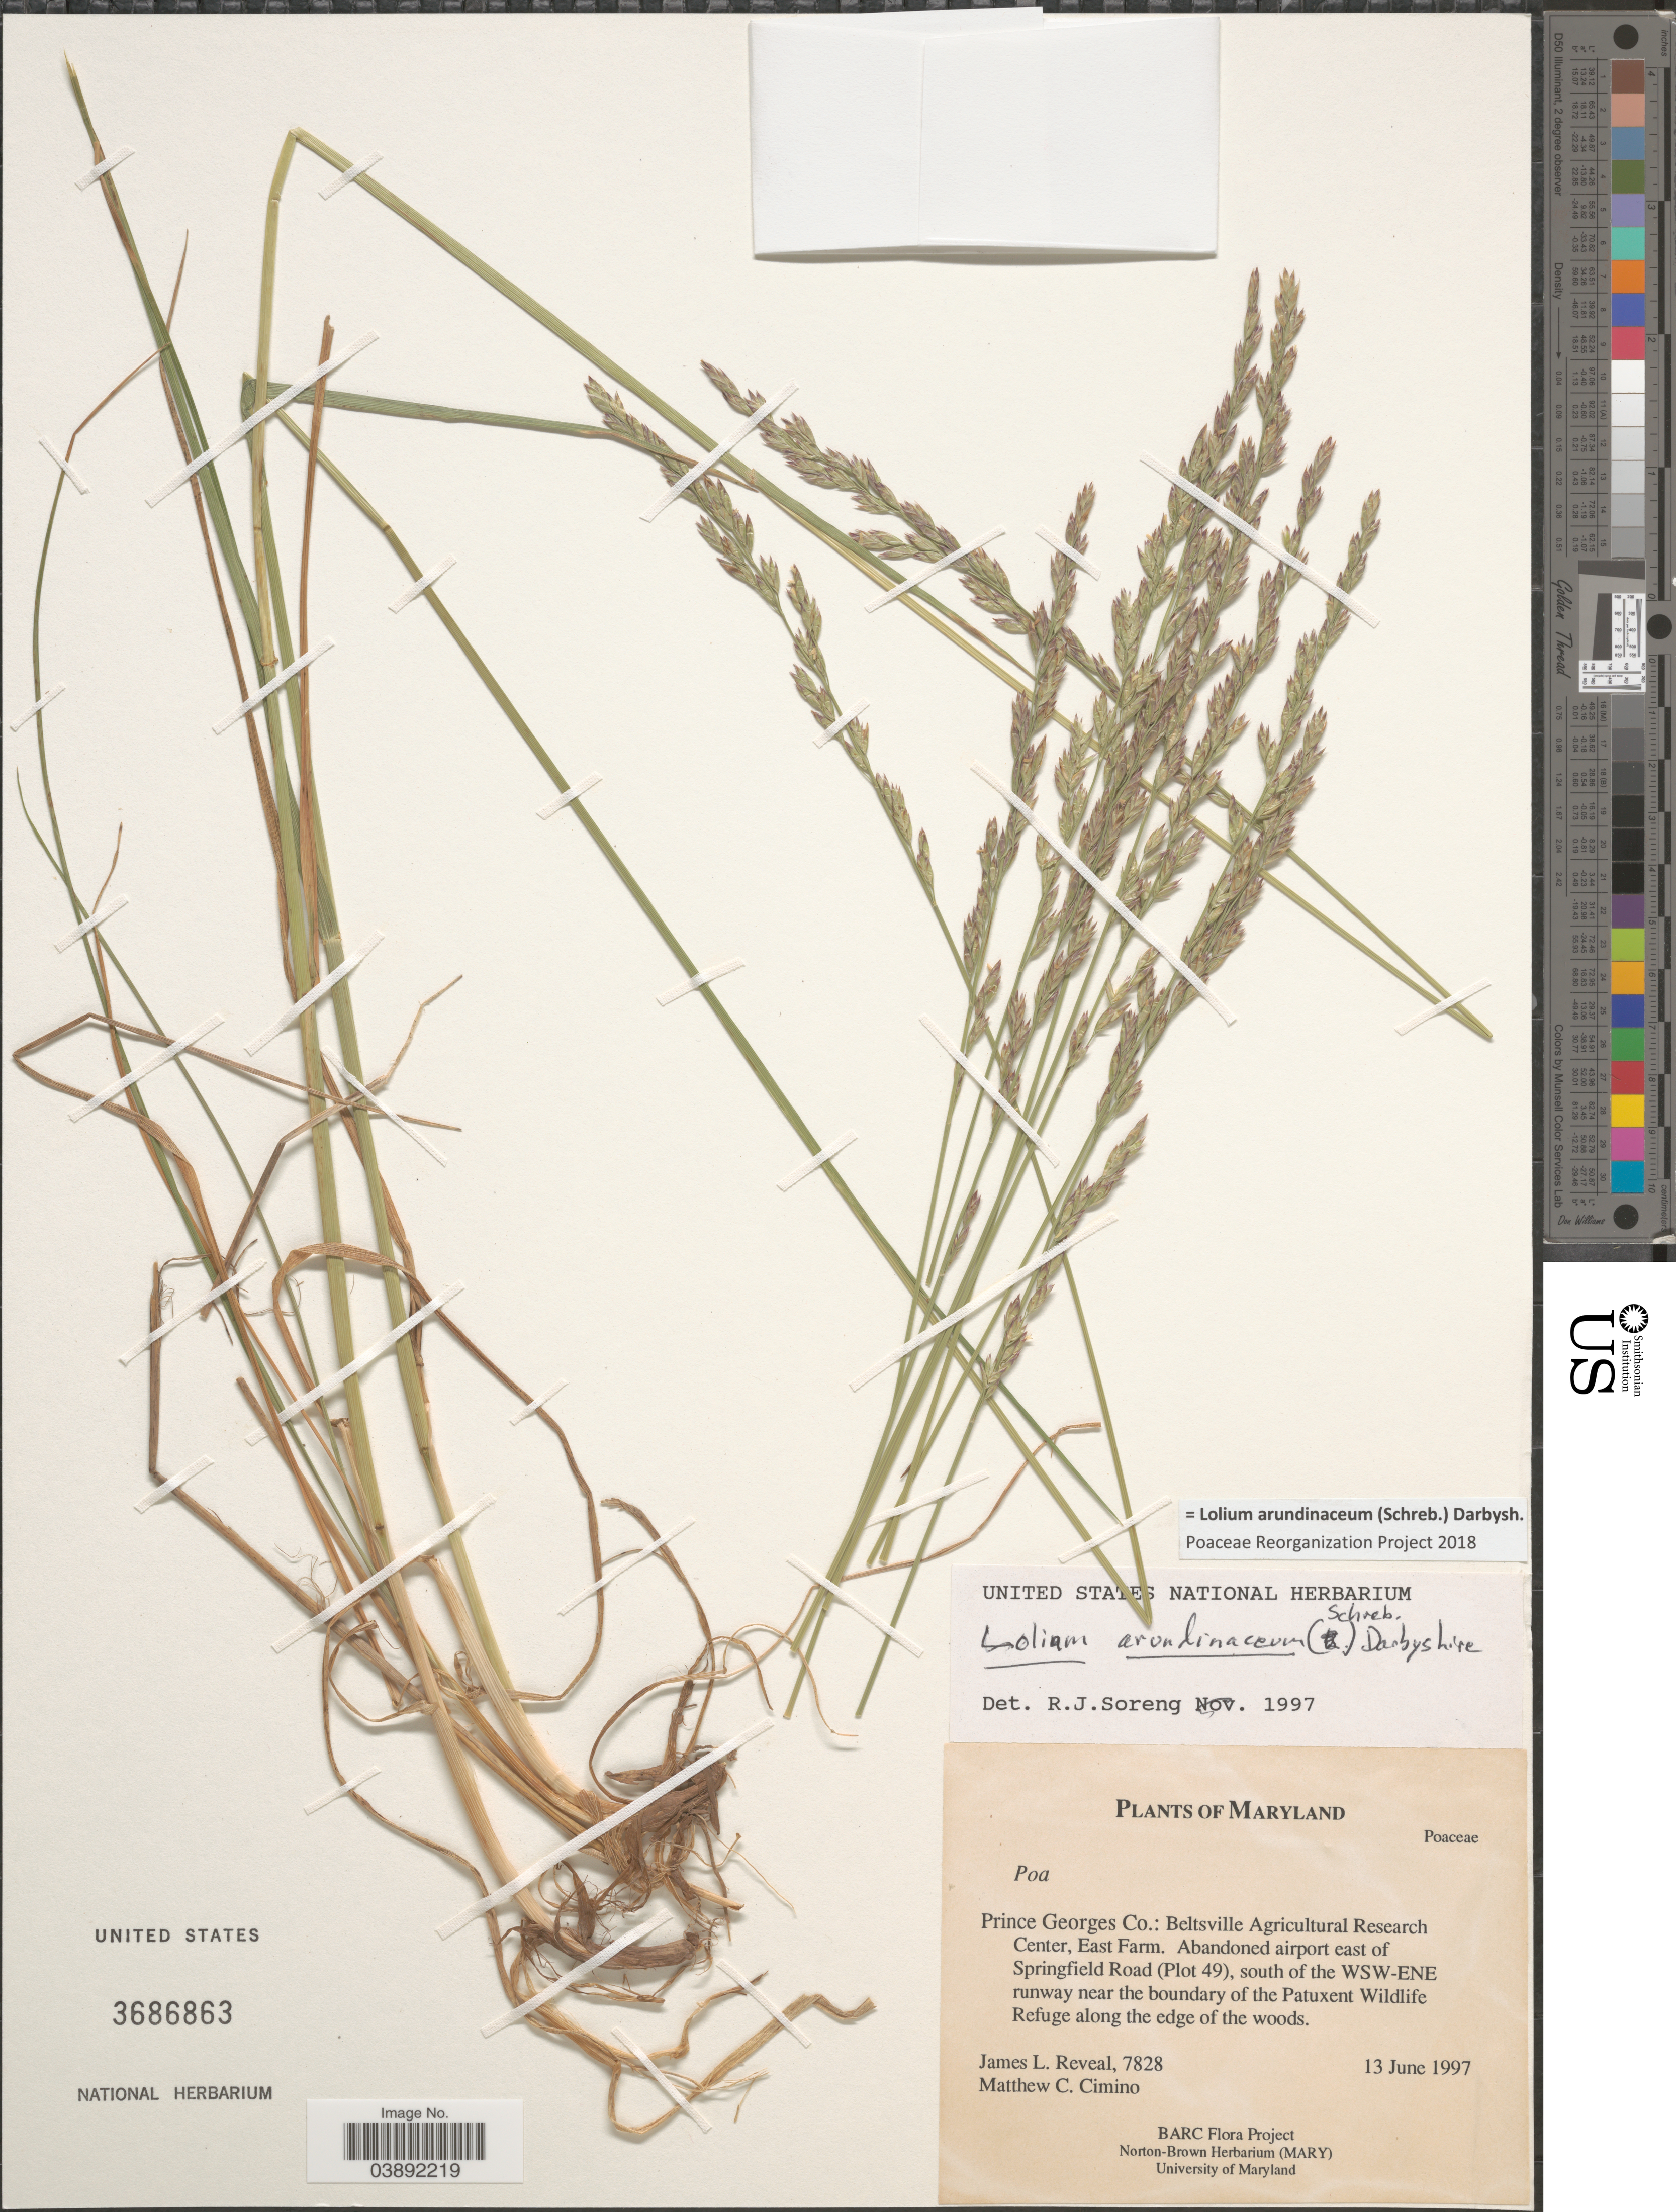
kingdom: Plantae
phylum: Tracheophyta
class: Liliopsida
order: Poales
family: Poaceae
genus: Lolium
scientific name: Lolium arundinaceum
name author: (Schreb.) Darbysh.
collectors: J. L. Reveal & M. Cimino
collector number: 7828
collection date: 1997-06-13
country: United States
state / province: Maryland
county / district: Prince George's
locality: Prince Georges Co.: Beltsville Agricultural Research Center, East Farm. Abandoned airport east of Springfield Road ( Plot 49), south of the WSW-ENE runway near the boundary of the Patuxent Wildlife Refuge along the edge of the woods.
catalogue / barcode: US 3686863